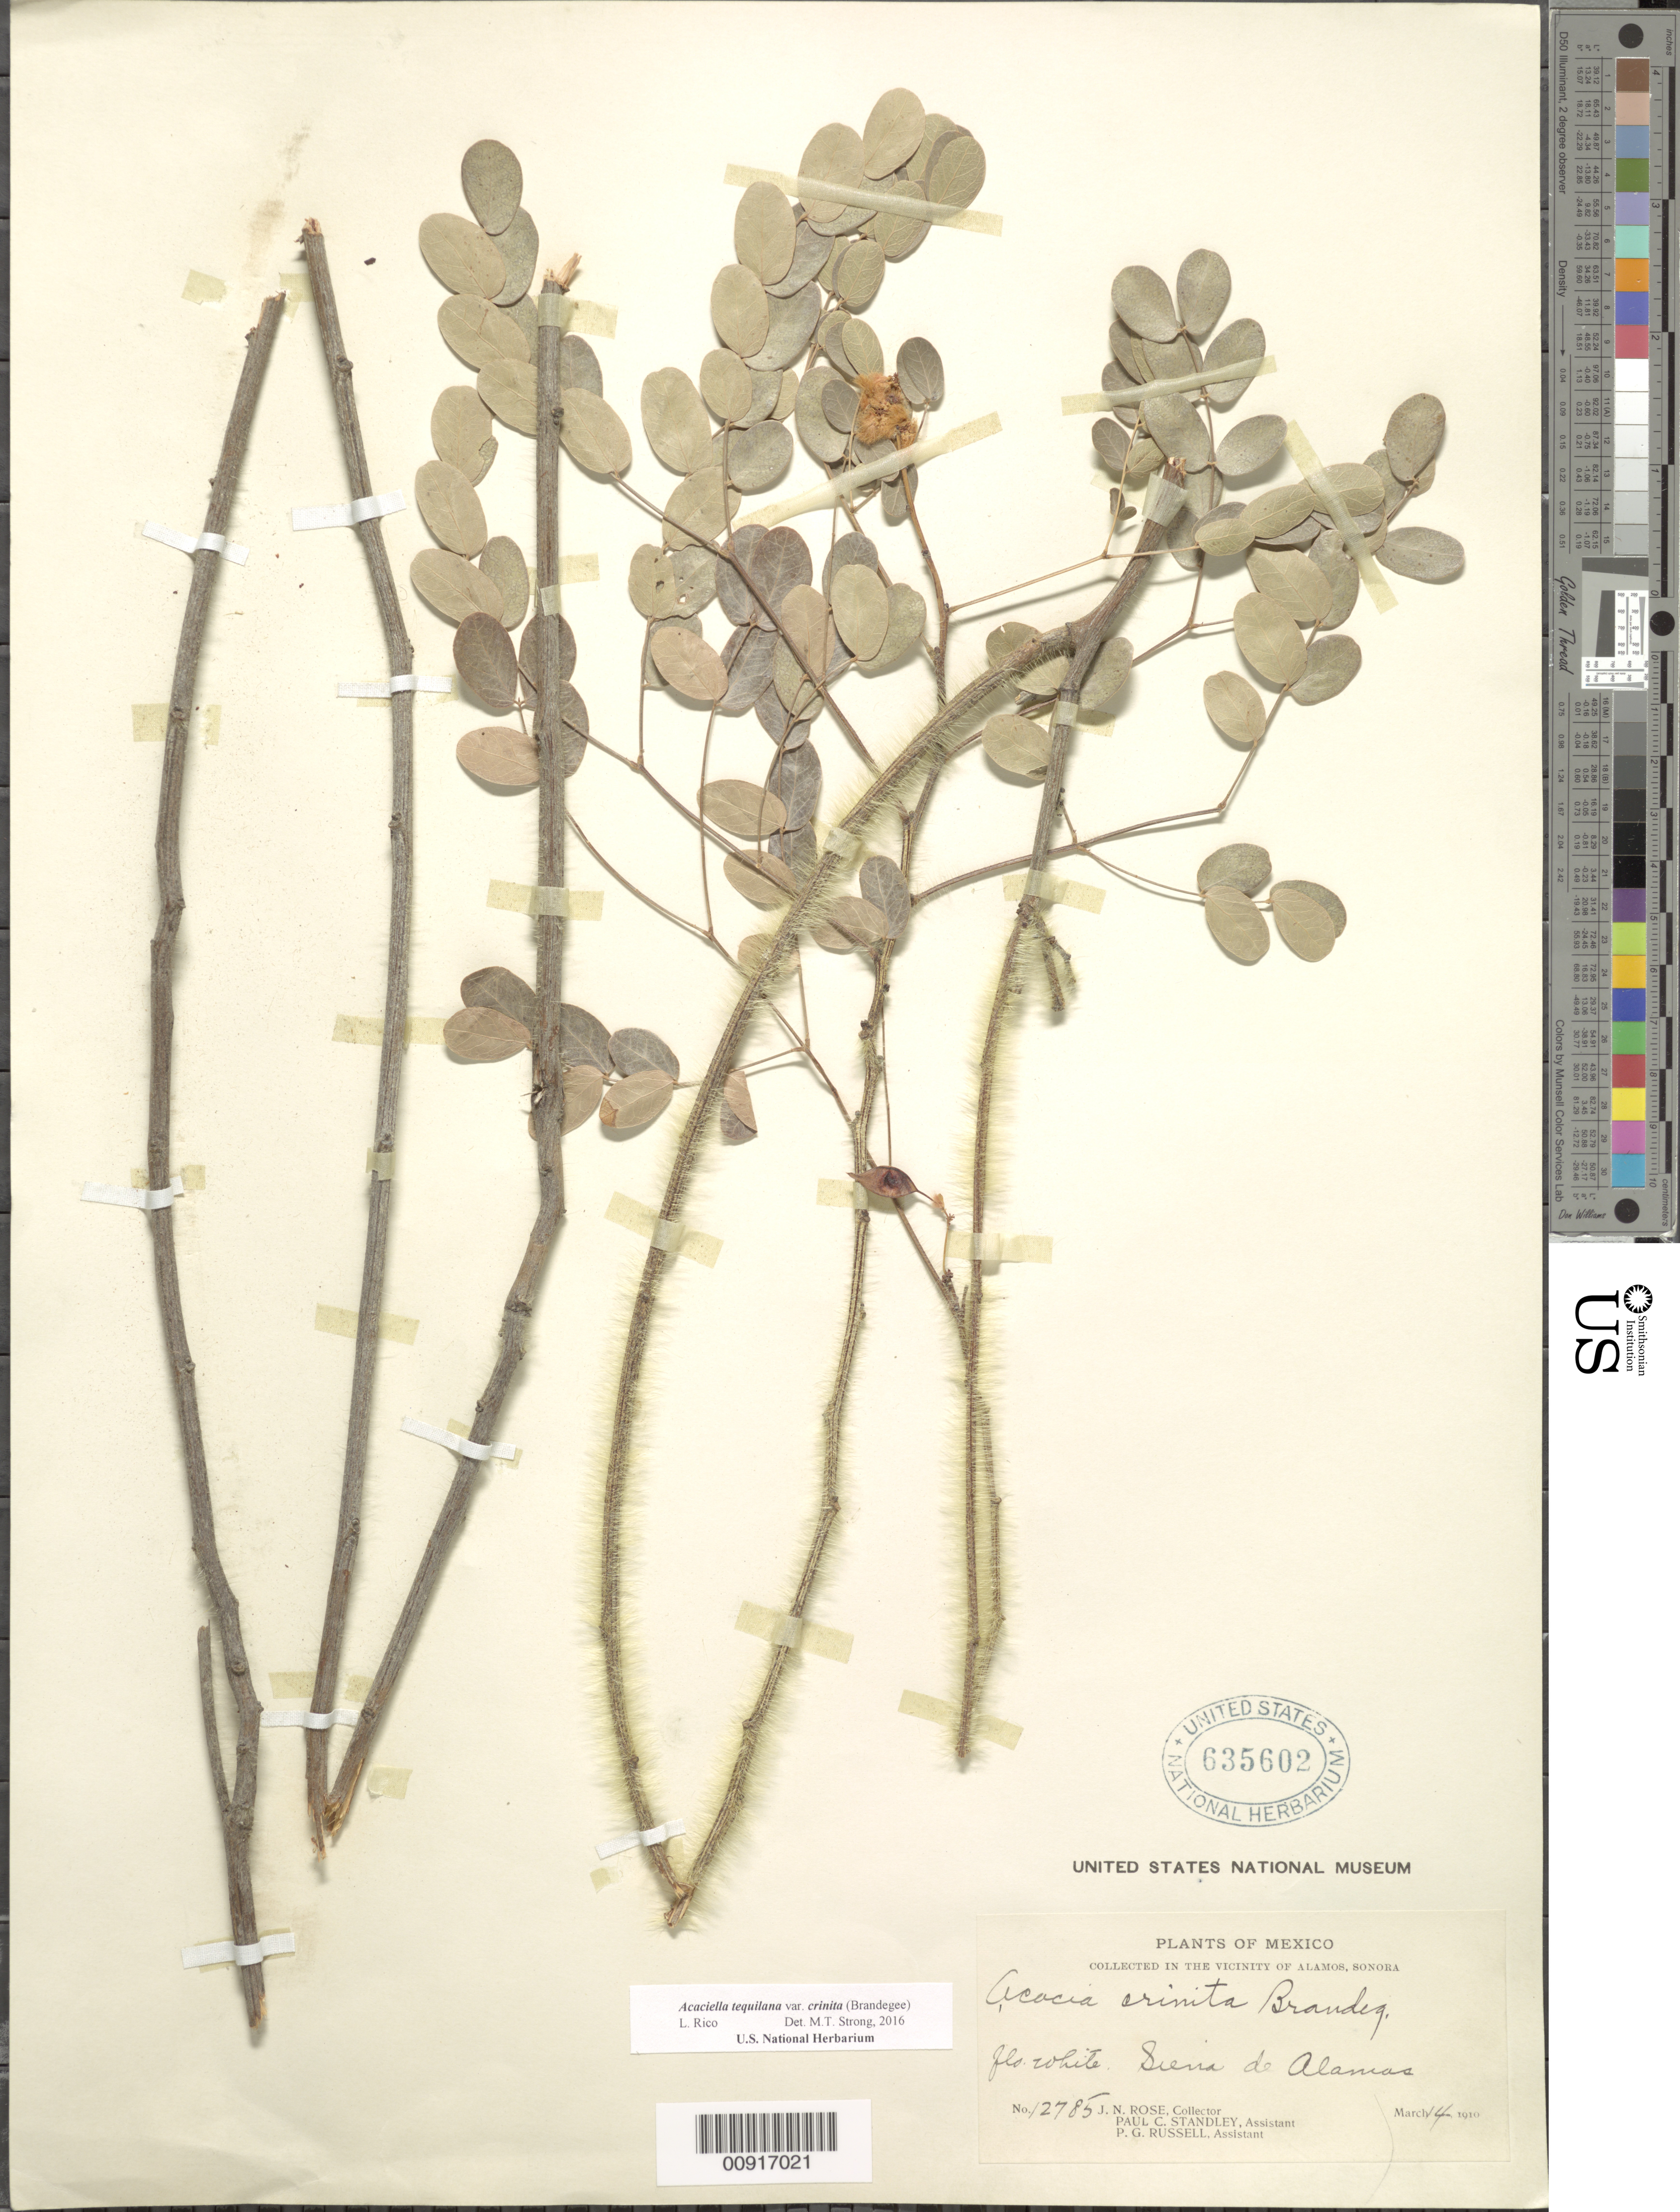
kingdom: Plantae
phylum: Tracheophyta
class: Magnoliopsida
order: Fabales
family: Fabaceae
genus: Acaciella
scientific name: Acaciella tequilana var. crinita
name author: (Brandegee) L. Rico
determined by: Strong, M. T., (US), Smithsonian Institution - National Museum of Natural History (UNITED STATES)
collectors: J. N. Rose, P. C. Standley & P. G. Russell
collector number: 12785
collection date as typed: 14 Mar 1910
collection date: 1910-03-14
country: Mexico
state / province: Sonora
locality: Sierra de Alamos in the vicinity of Alamos, Sonora.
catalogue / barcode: US 635602